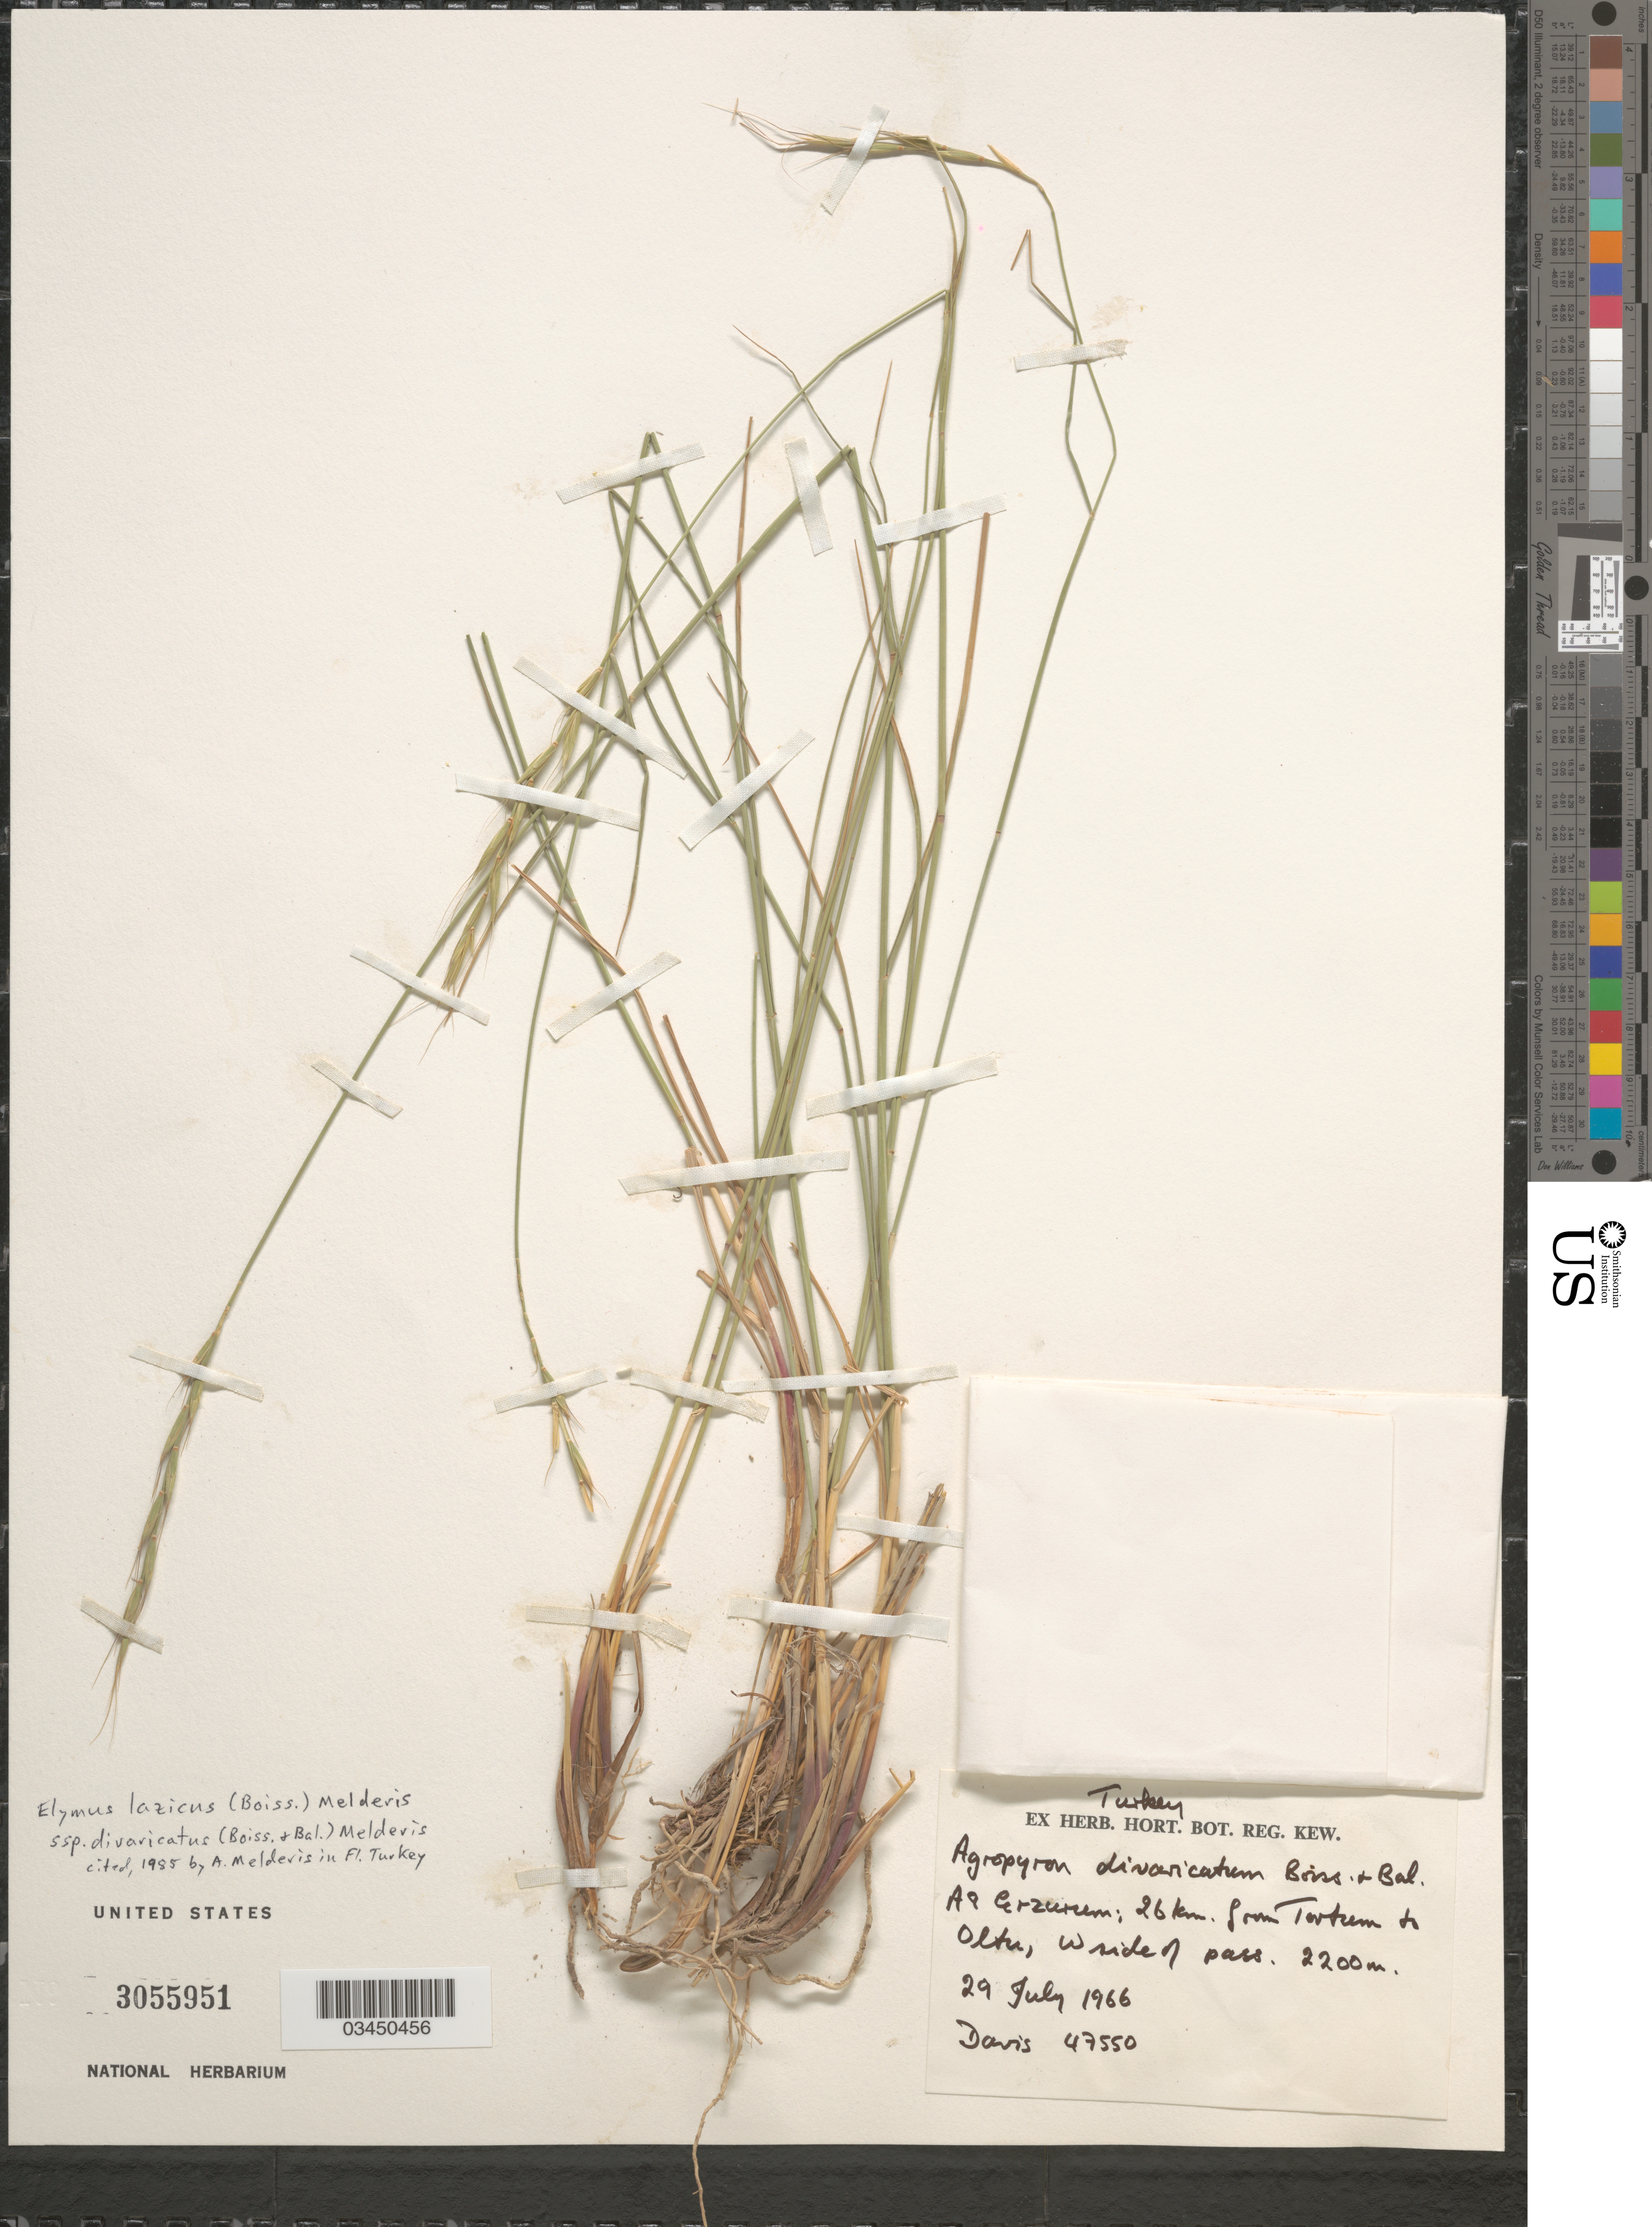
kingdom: Plantae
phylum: Tracheophyta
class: Liliopsida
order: Poales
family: Poaceae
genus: Elymus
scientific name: Elymus lazicus subsp. divaricatus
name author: (Boiss. & Balansa) Melderis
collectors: -. Davis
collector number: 47550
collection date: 1966-07-29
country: Turkey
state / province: Erzurum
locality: A8: 26 km. from Tartum to Oltu, W side of pass.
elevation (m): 2200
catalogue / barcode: US 3055951